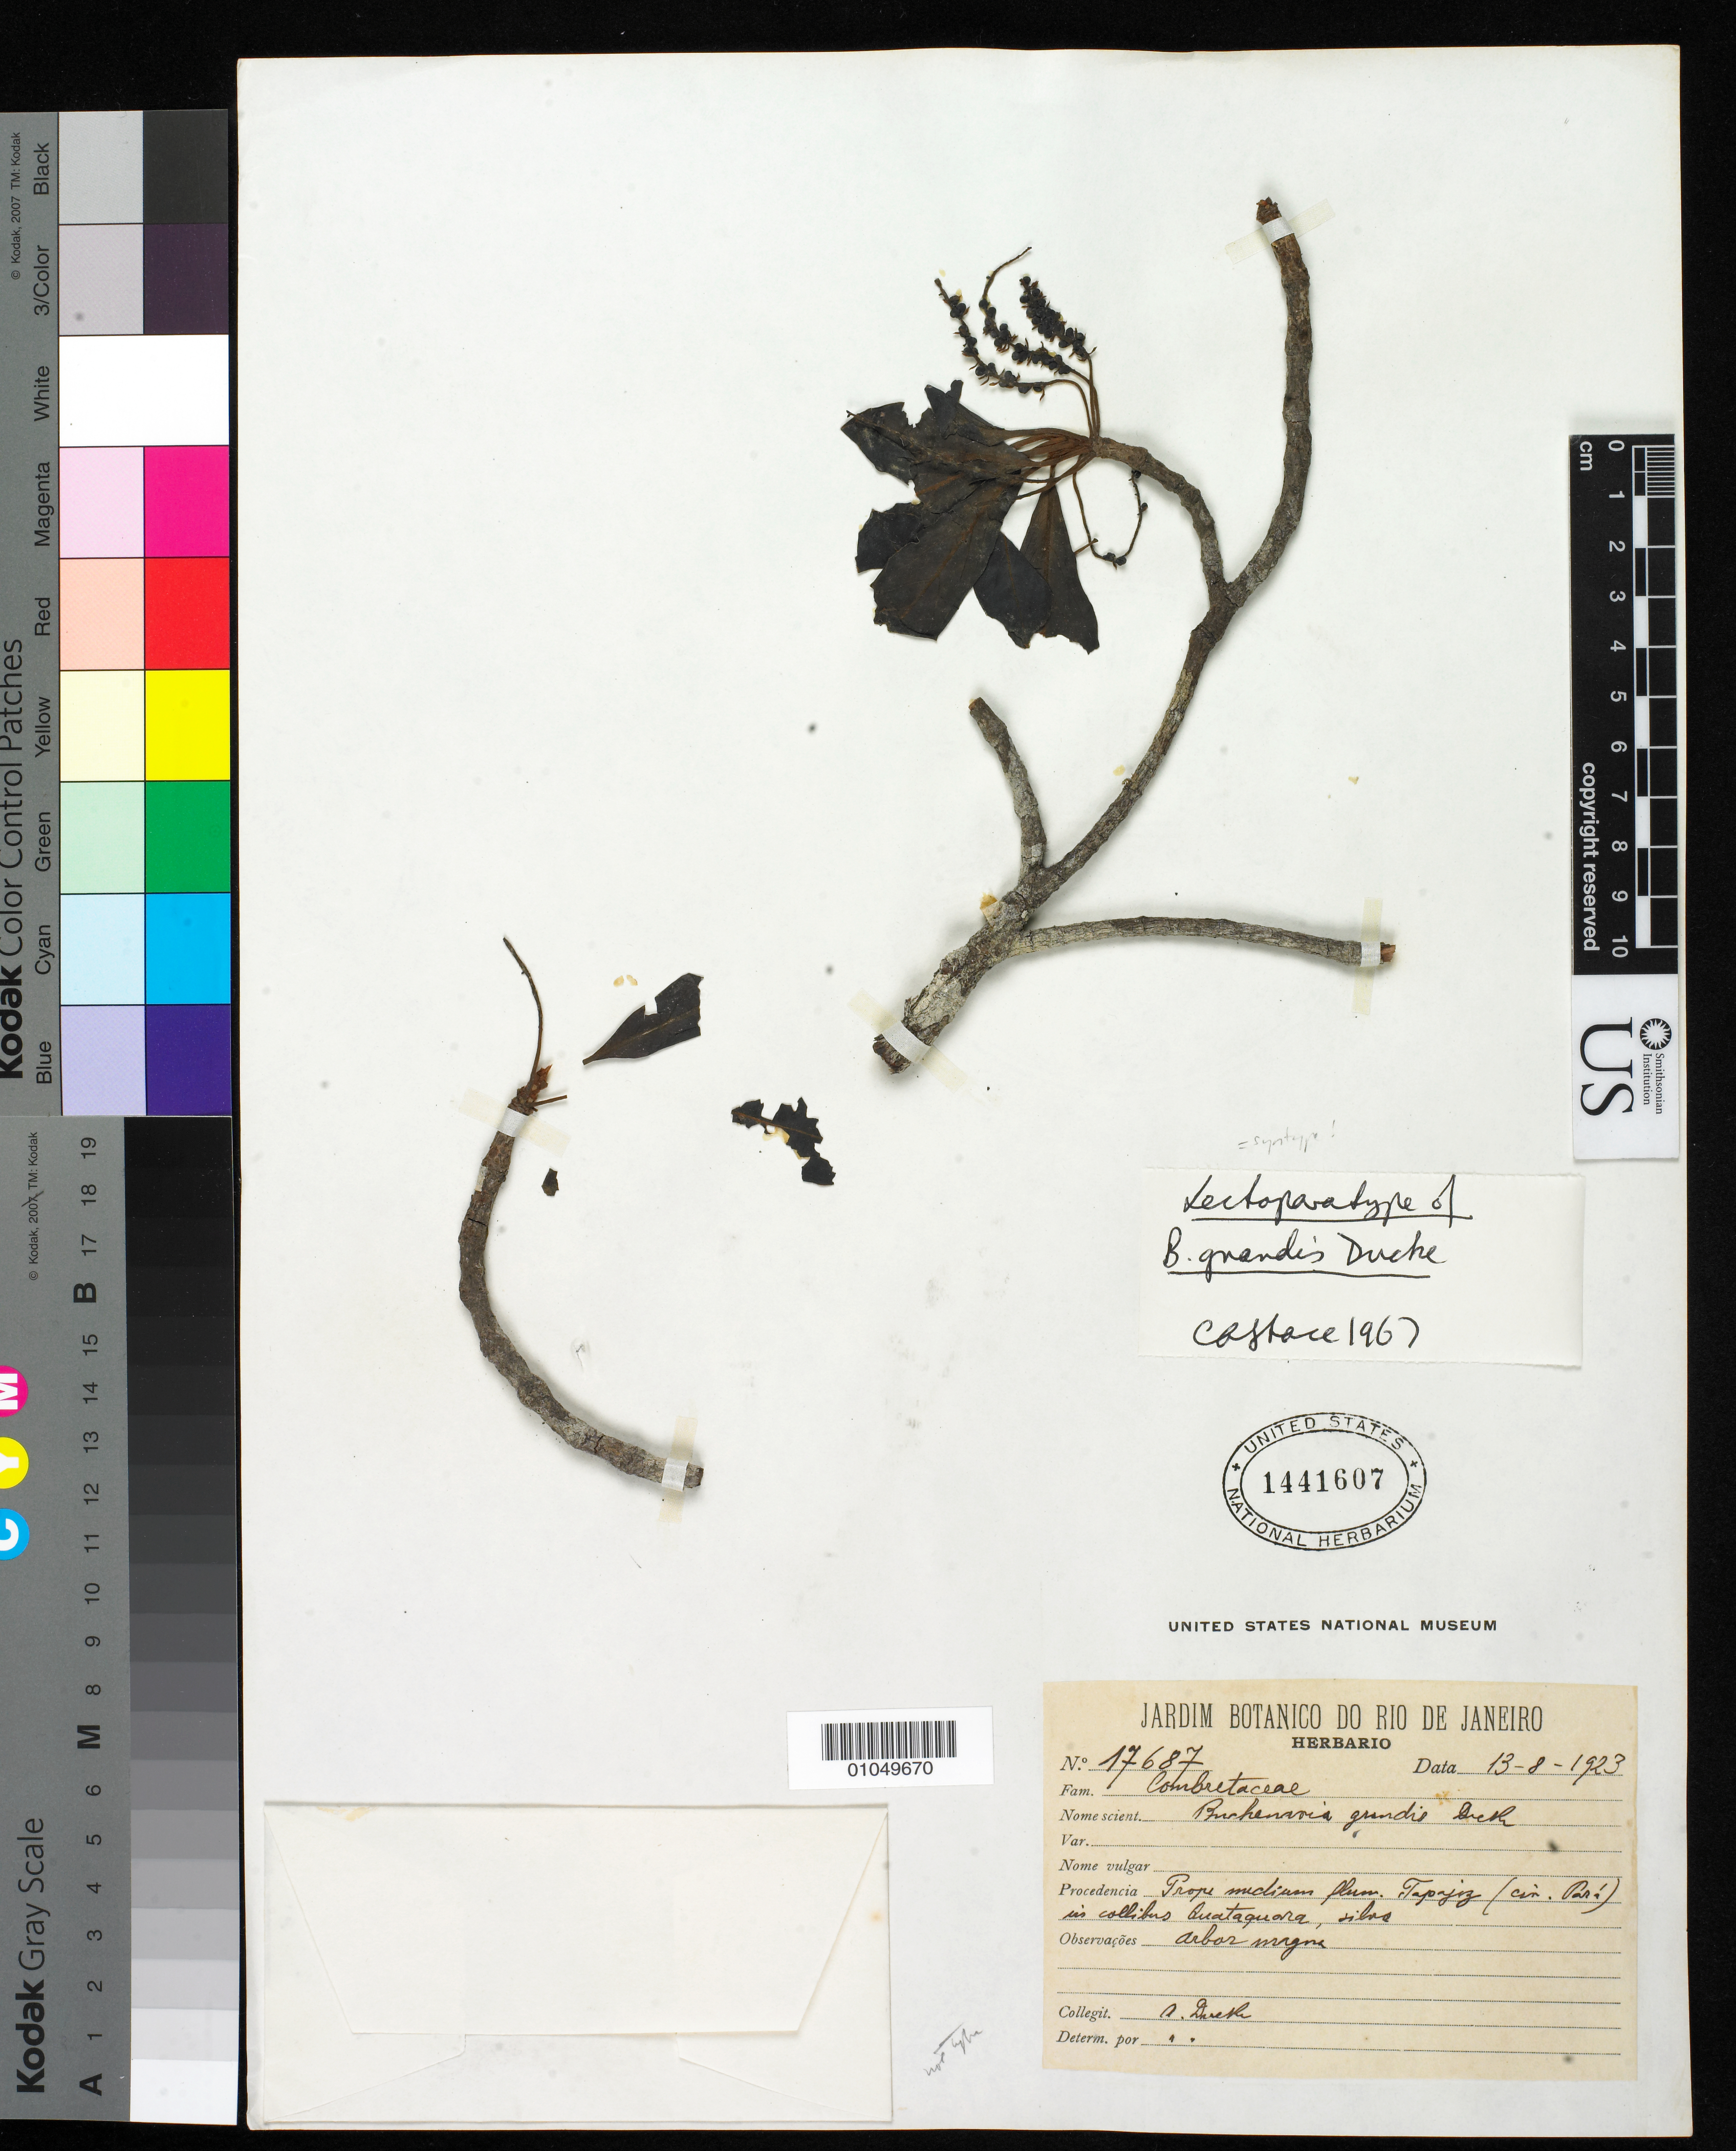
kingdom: Plantae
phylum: Tracheophyta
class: Magnoliopsida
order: Myrtales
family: Combretaceae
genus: Buchenavia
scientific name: Buchenavia grandis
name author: Ducke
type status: Isosyntype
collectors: A. Ducke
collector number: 17687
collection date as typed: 13 Aug 1923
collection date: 1923-08-13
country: Brazil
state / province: Pará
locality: Prope medium flum. Tapajoz (civ. Pará) in collibus Quataguara, silva.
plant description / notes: See Stace 1971 (Taxon 20: 339) for discussion of typification.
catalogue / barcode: US 1441607